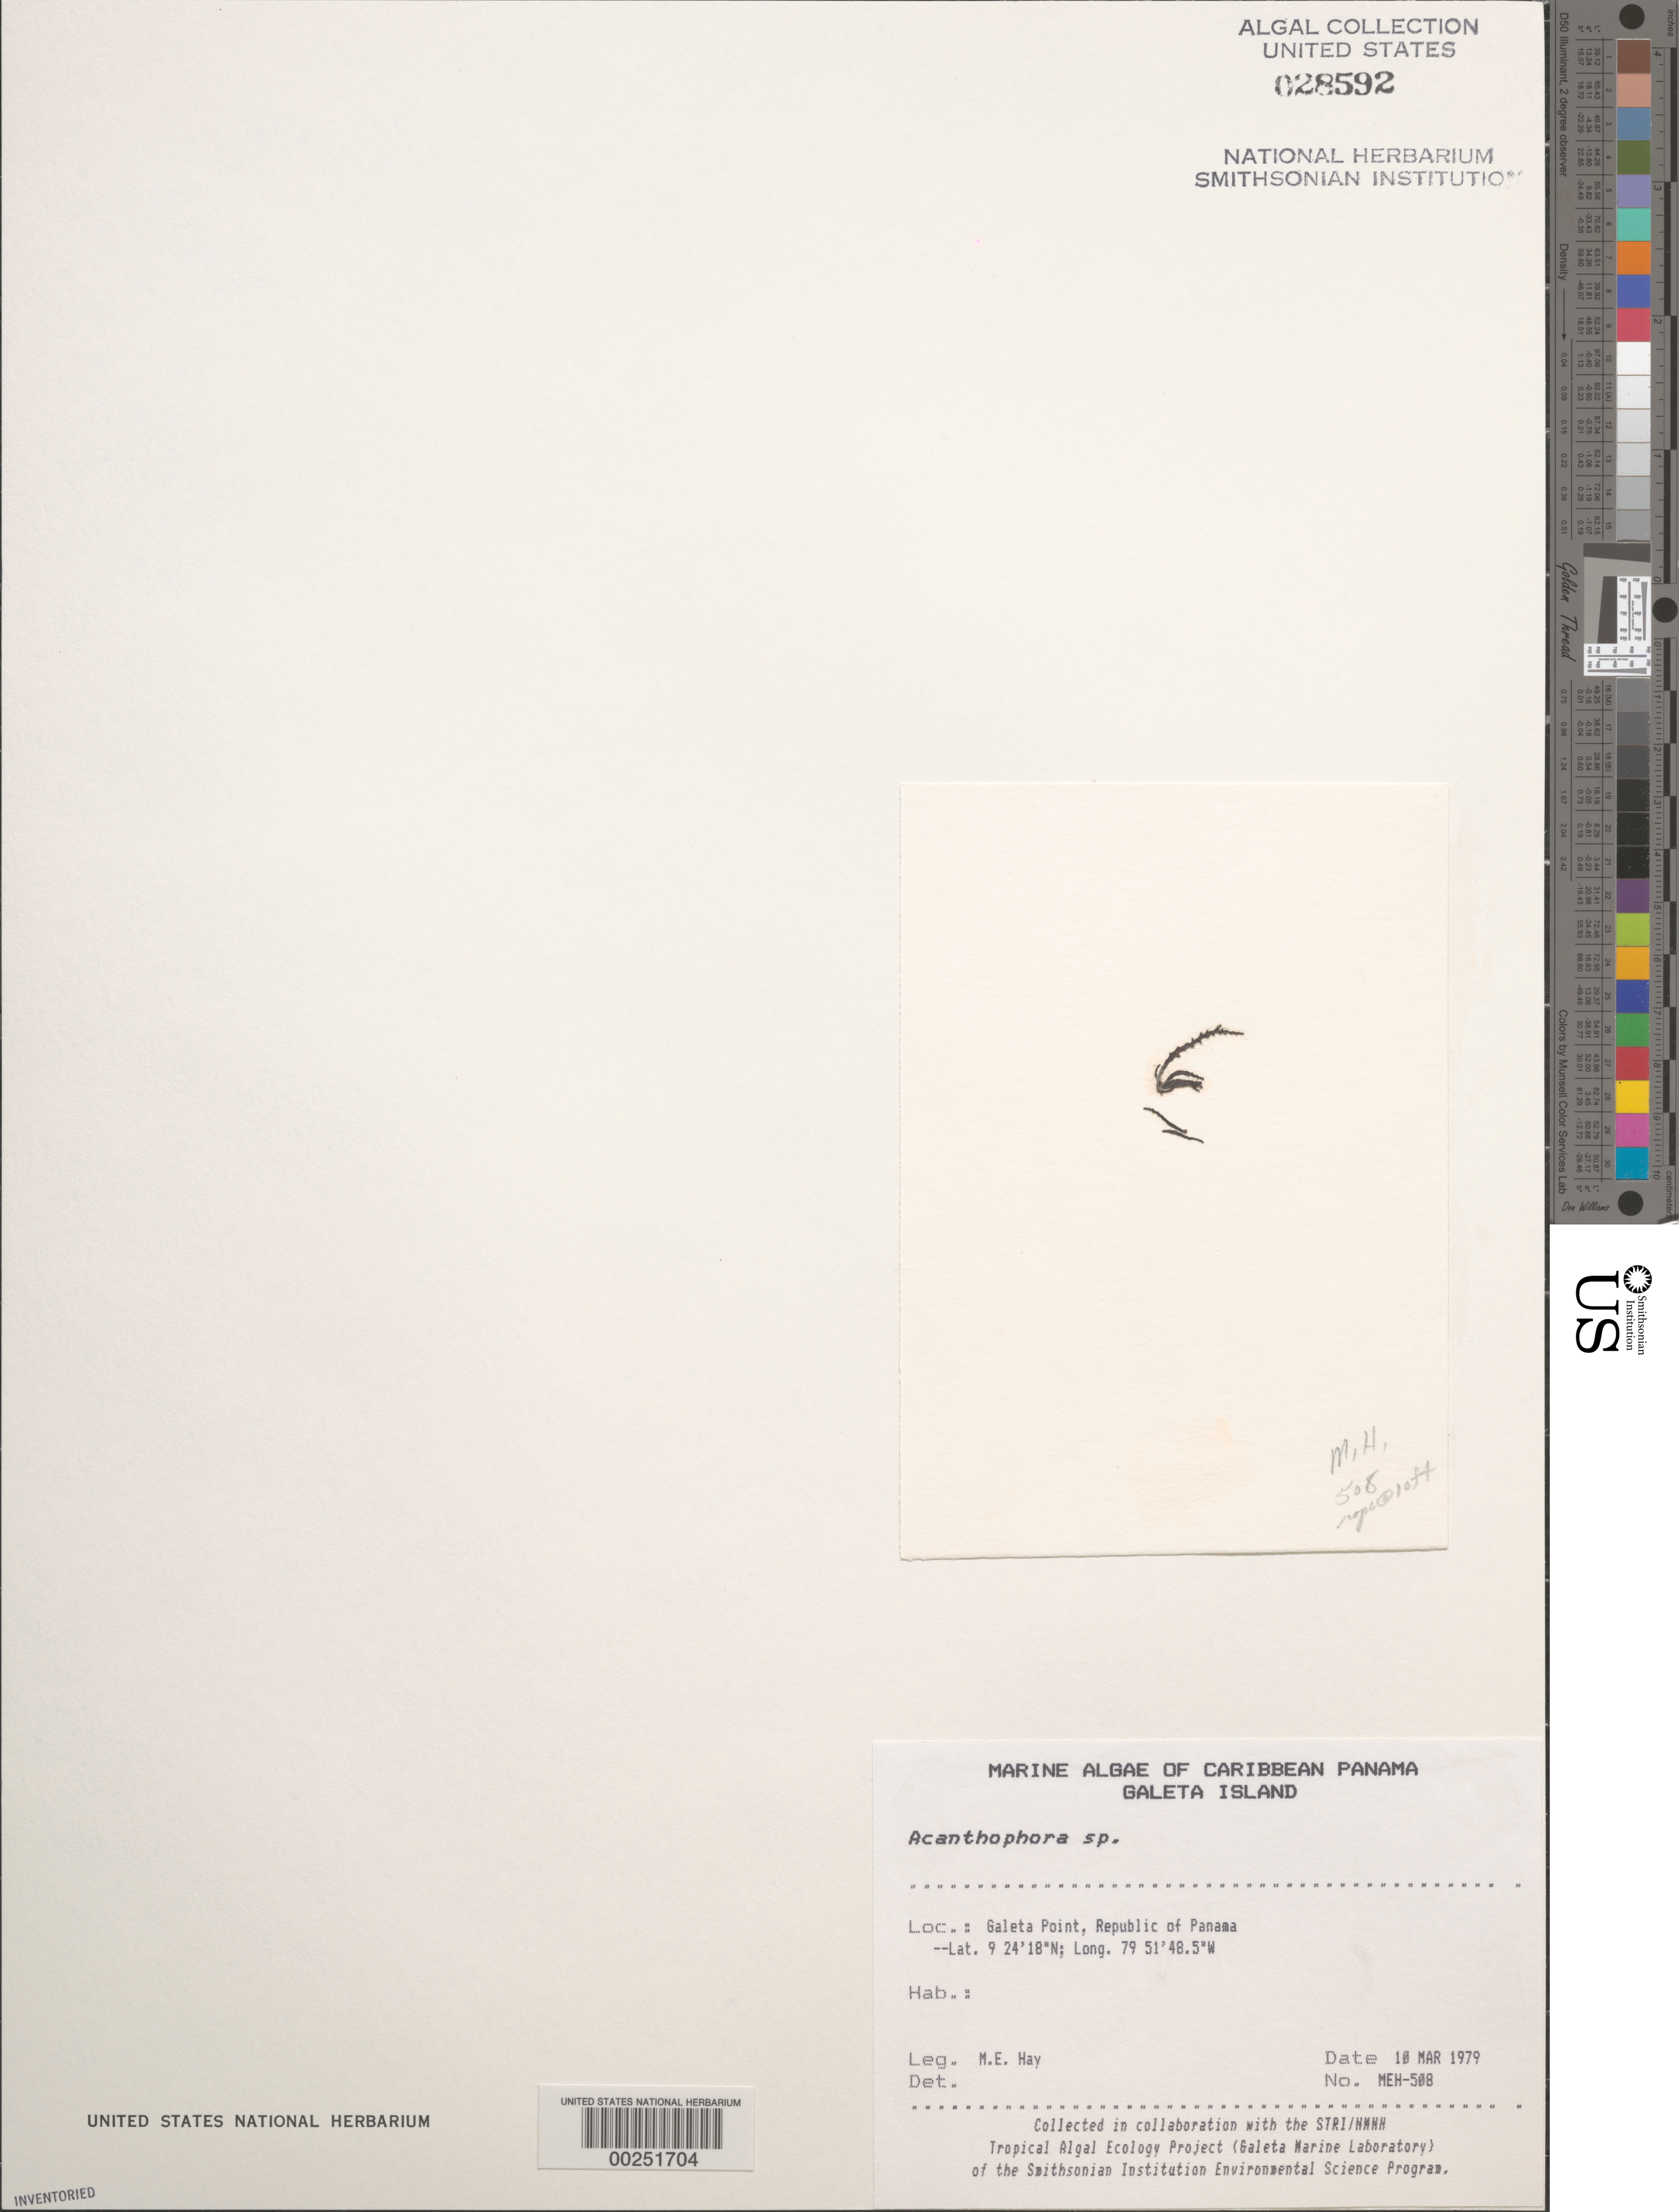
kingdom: Plantae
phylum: Rhodophyta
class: Florideophyceae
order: Ceramiales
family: Rhodomelaceae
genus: Acanthophora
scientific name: Acanthophora sp.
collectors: M. E. Hay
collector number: MEH-508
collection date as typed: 10 Mar 1979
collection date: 1979-03-10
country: Panama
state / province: Colón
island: Galeta Island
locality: Galeta Point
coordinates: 9 24' 18" N, 79 51' 48.5" W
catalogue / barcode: US 28592